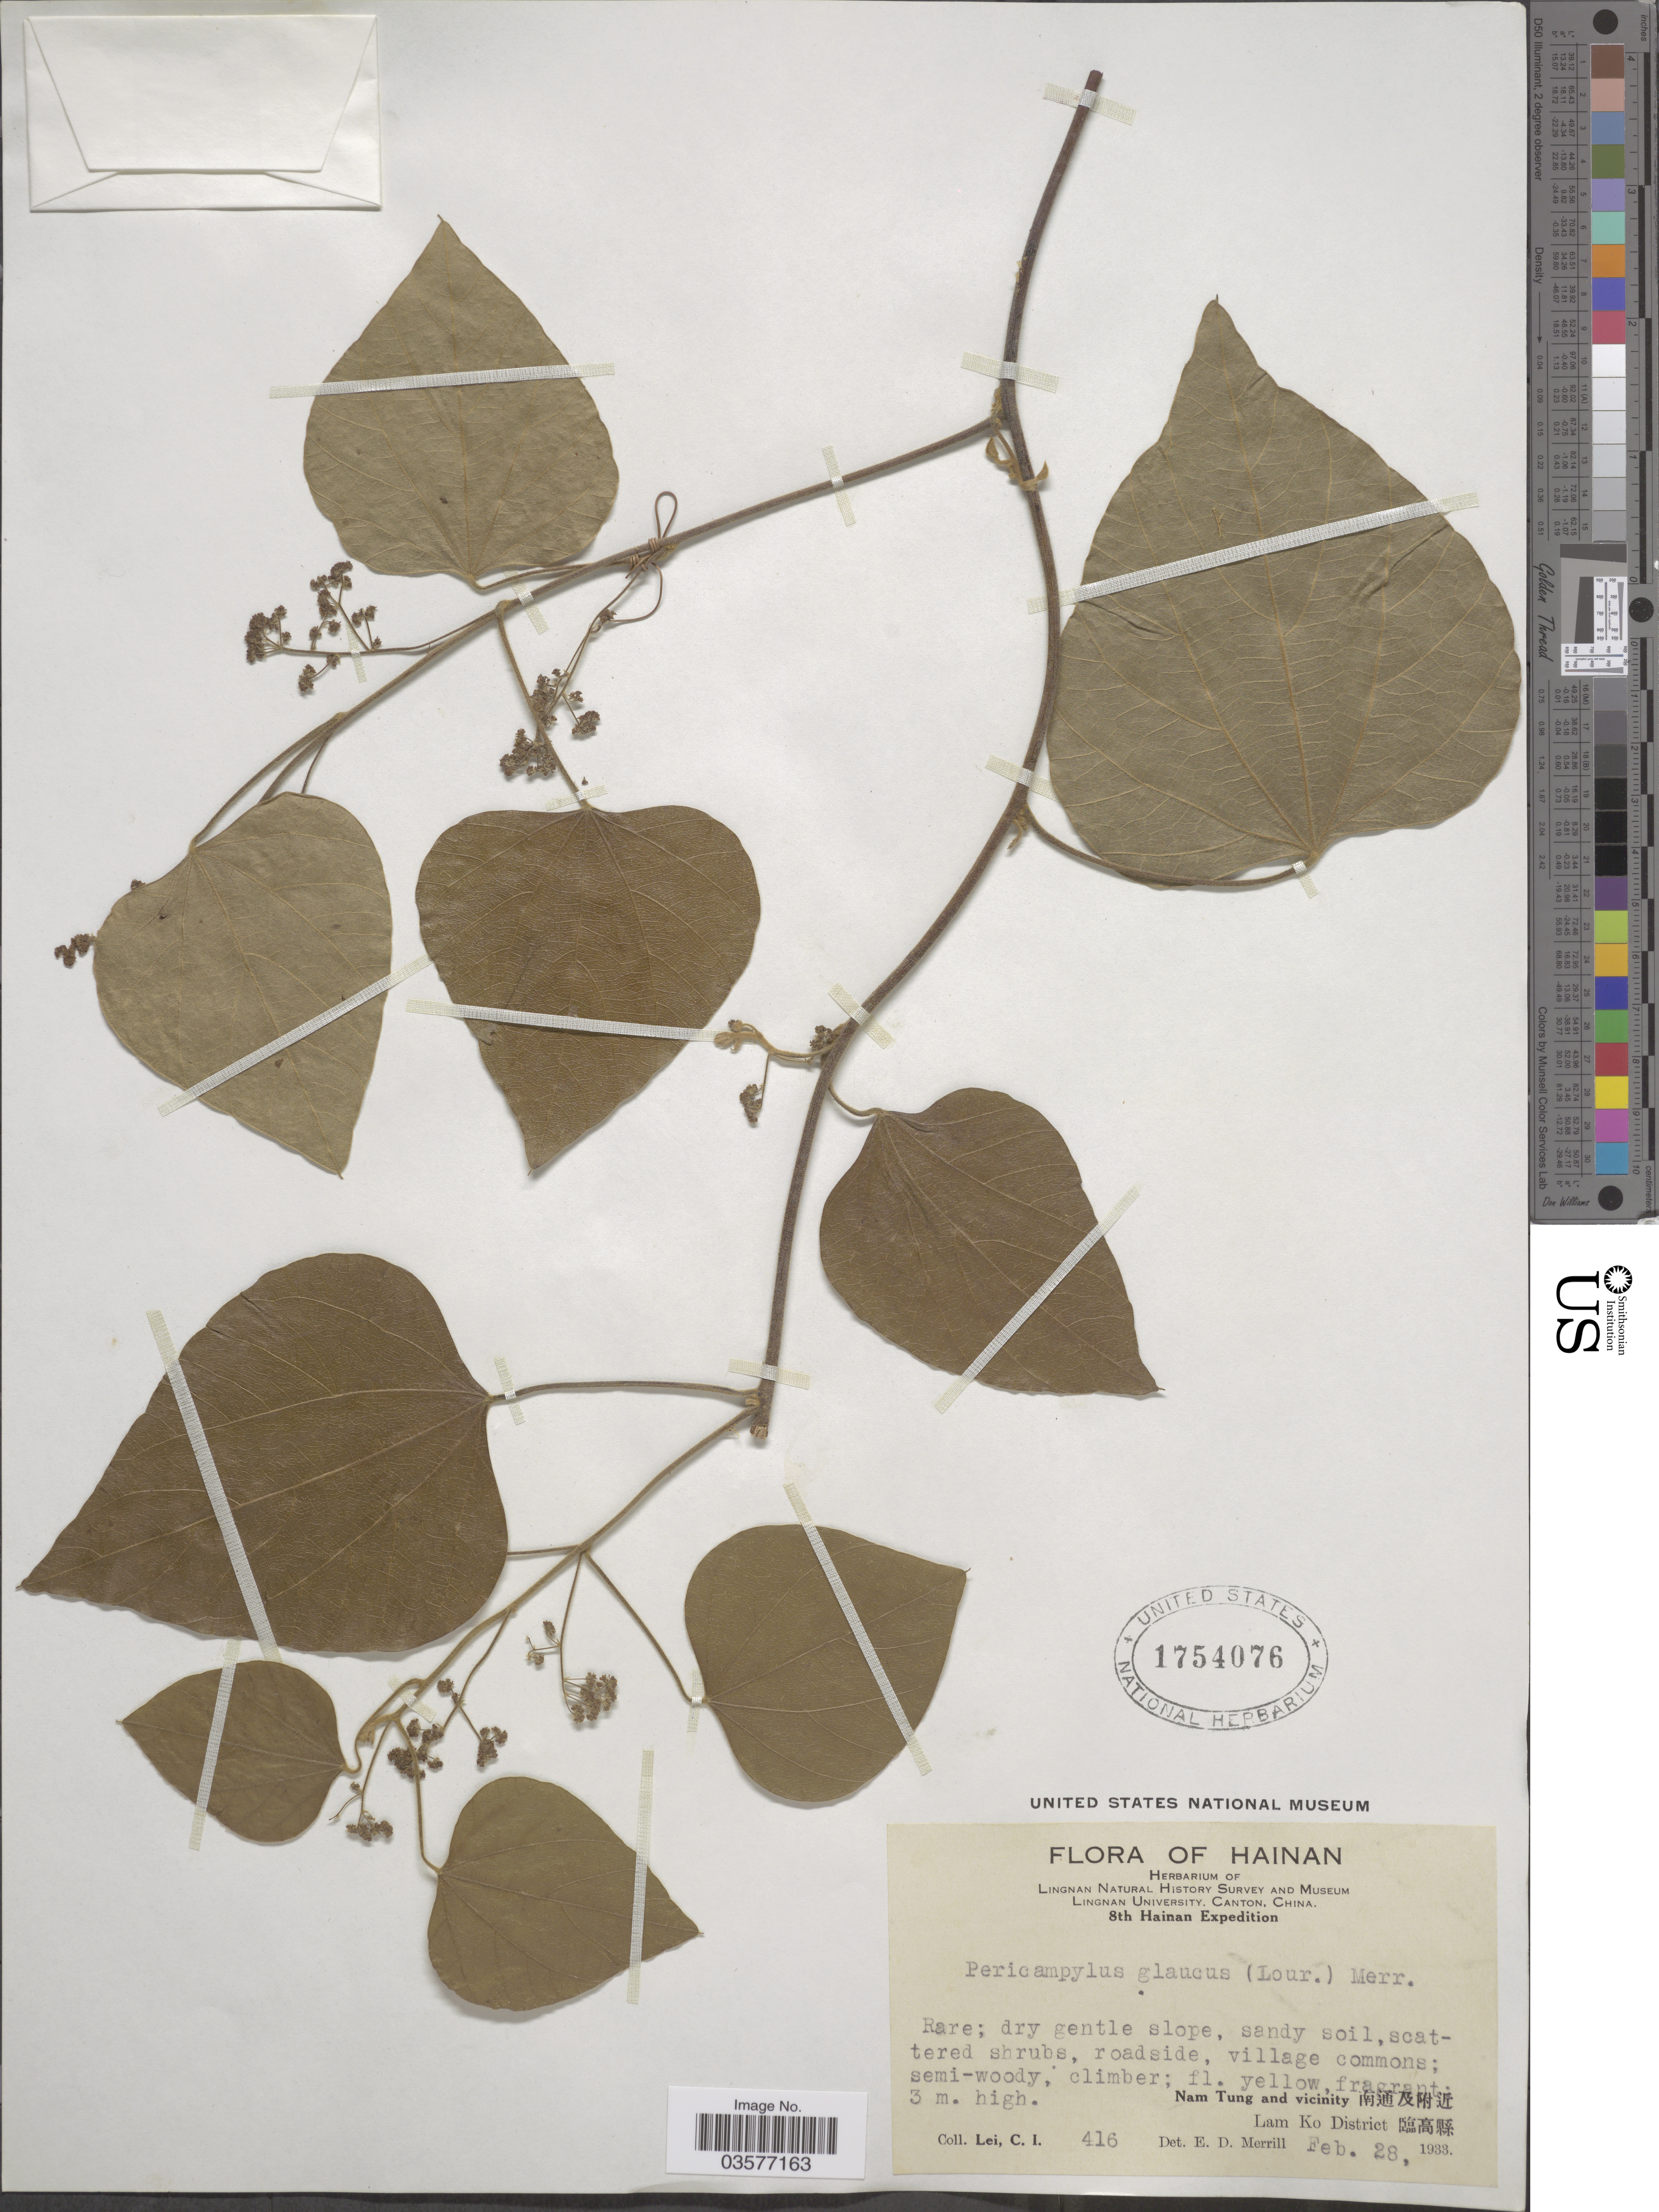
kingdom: Plantae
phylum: Tracheophyta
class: Magnoliopsida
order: Ranunculales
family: Menispermaceae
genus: Pericampylus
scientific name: Pericampylus glaucus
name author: (Lam.) Merr.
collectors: C. I. Lei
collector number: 416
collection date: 1933-02-28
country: China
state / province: Hainan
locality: Nam Tung and vicinity X, Lam Ko District X.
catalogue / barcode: US 1754076